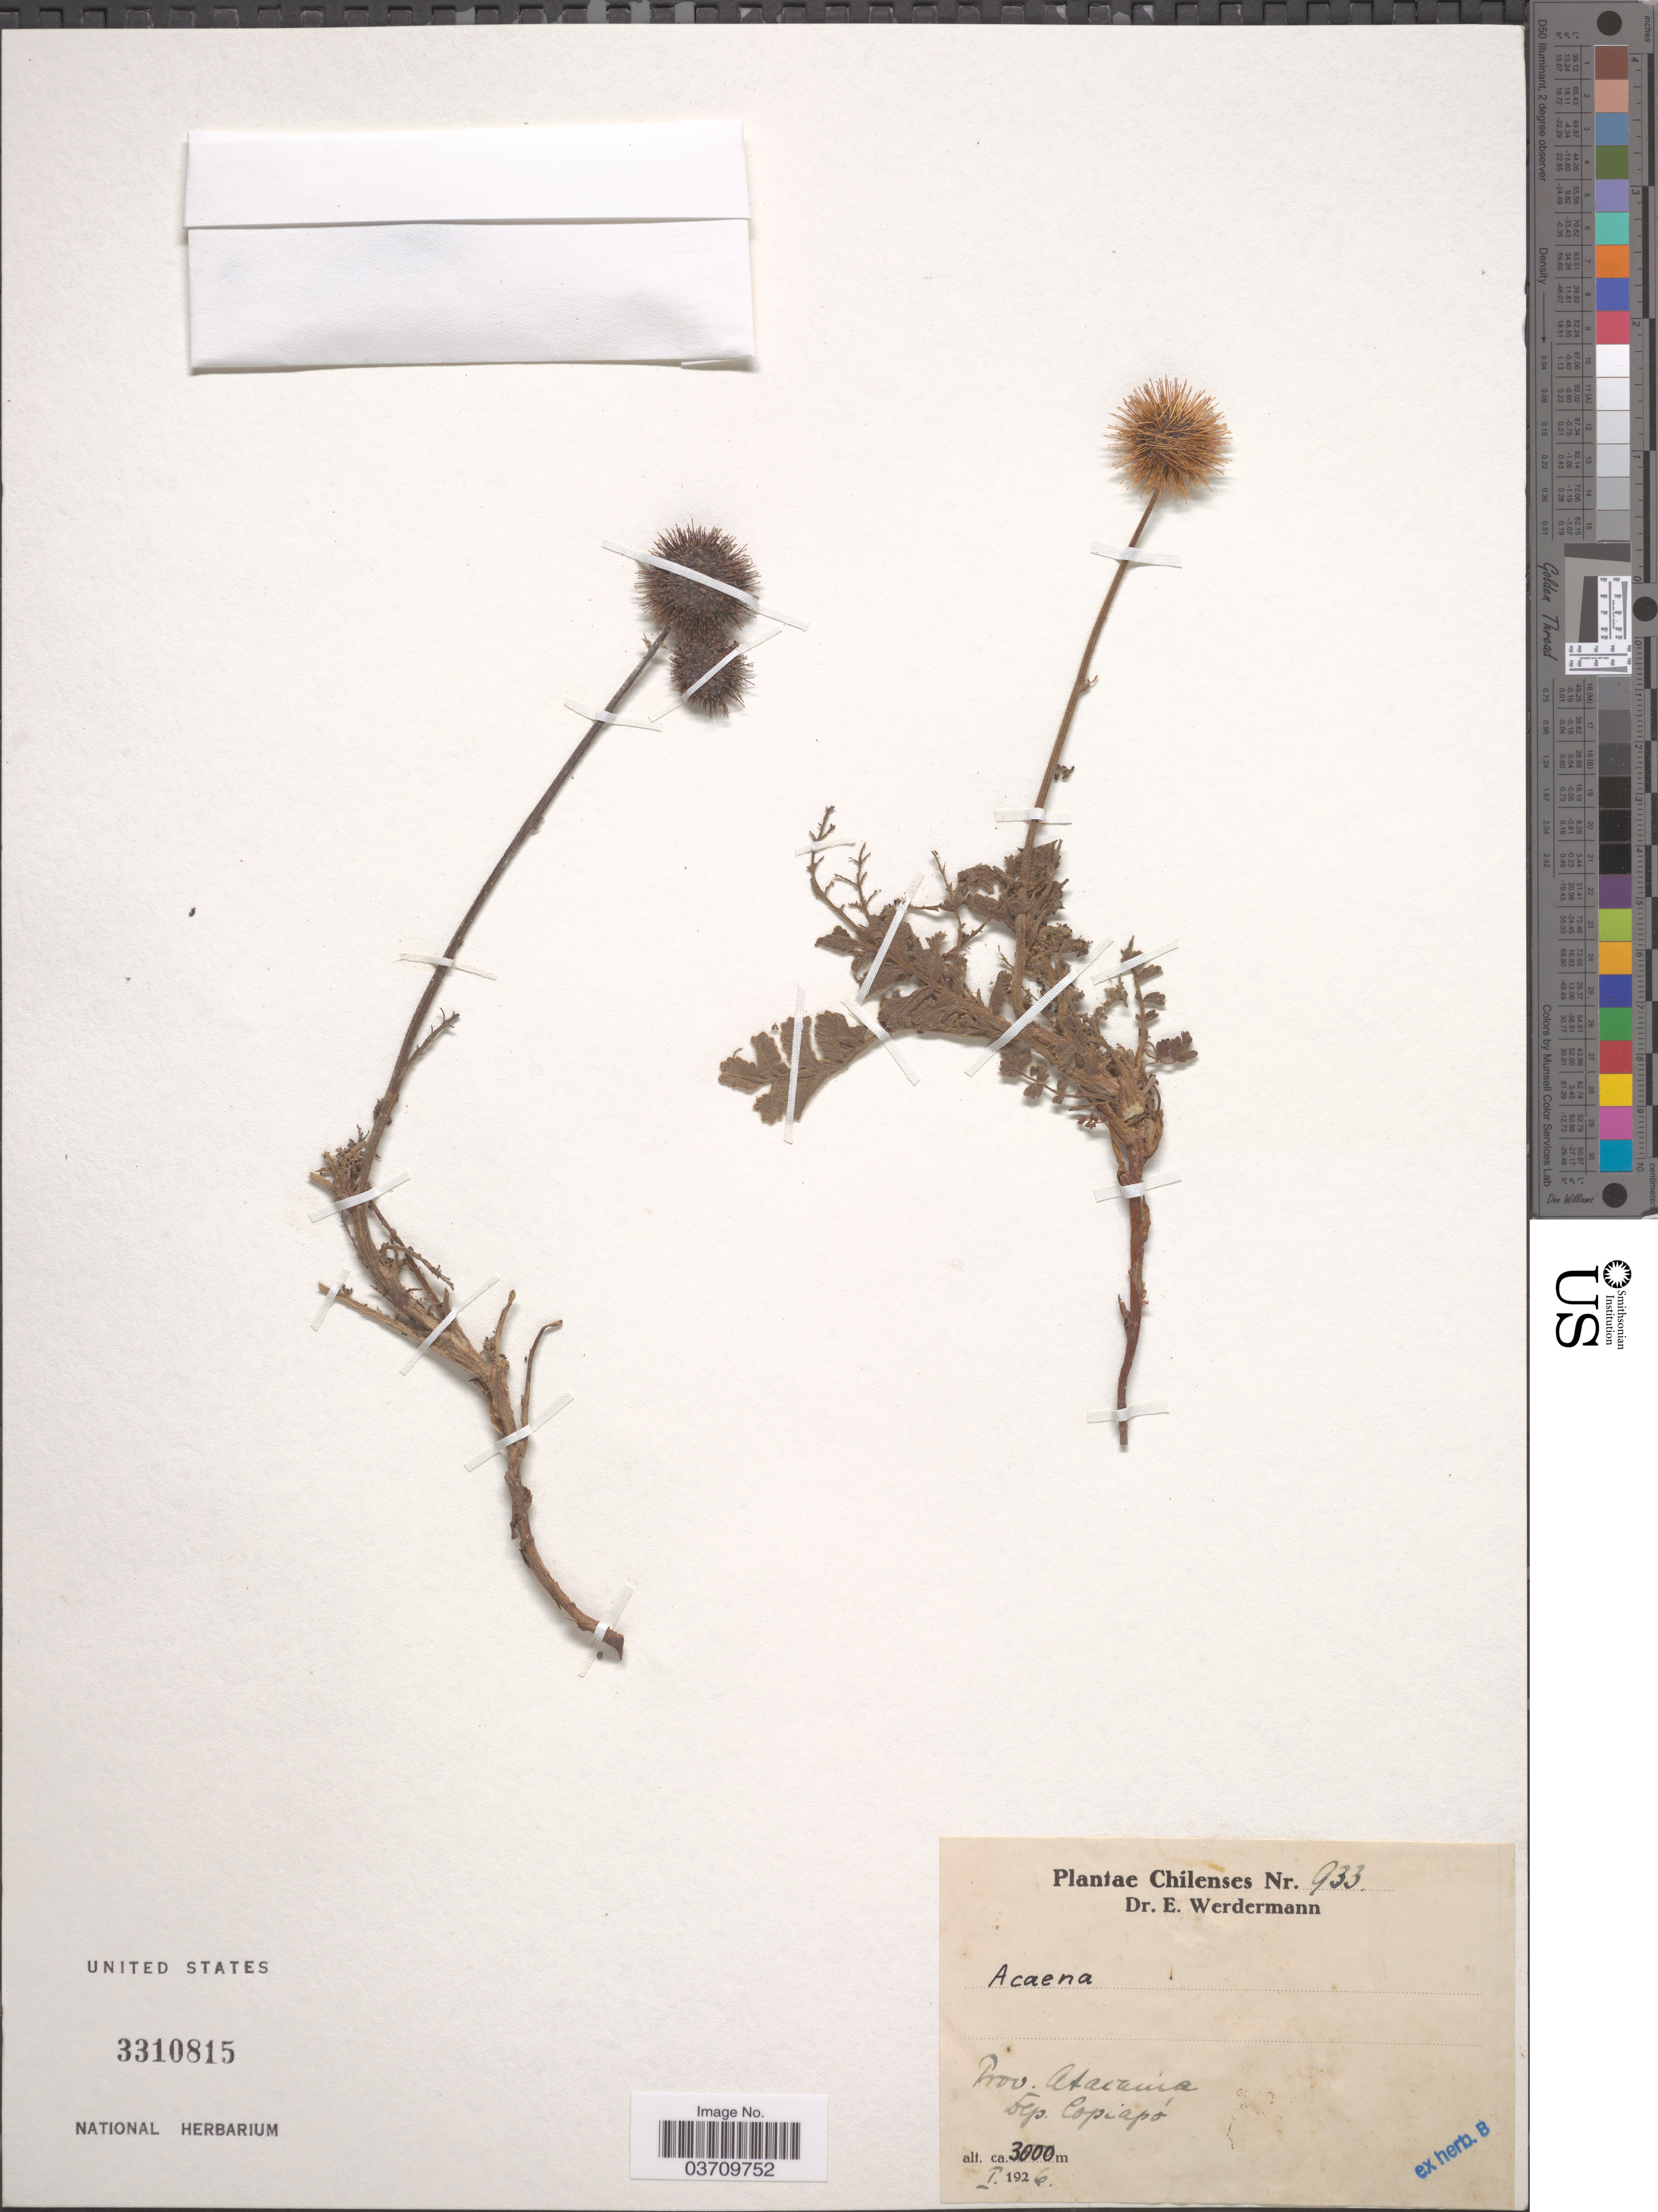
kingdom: Plantae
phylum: Tracheophyta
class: Magnoliopsida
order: Rosales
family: Rosaceae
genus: Acaena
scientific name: Acaena sp.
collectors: E. Werdermann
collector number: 933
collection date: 1926-01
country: Chile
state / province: Atacama (III)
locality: Dep. Copiapó.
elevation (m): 3000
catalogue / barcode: US 3310815